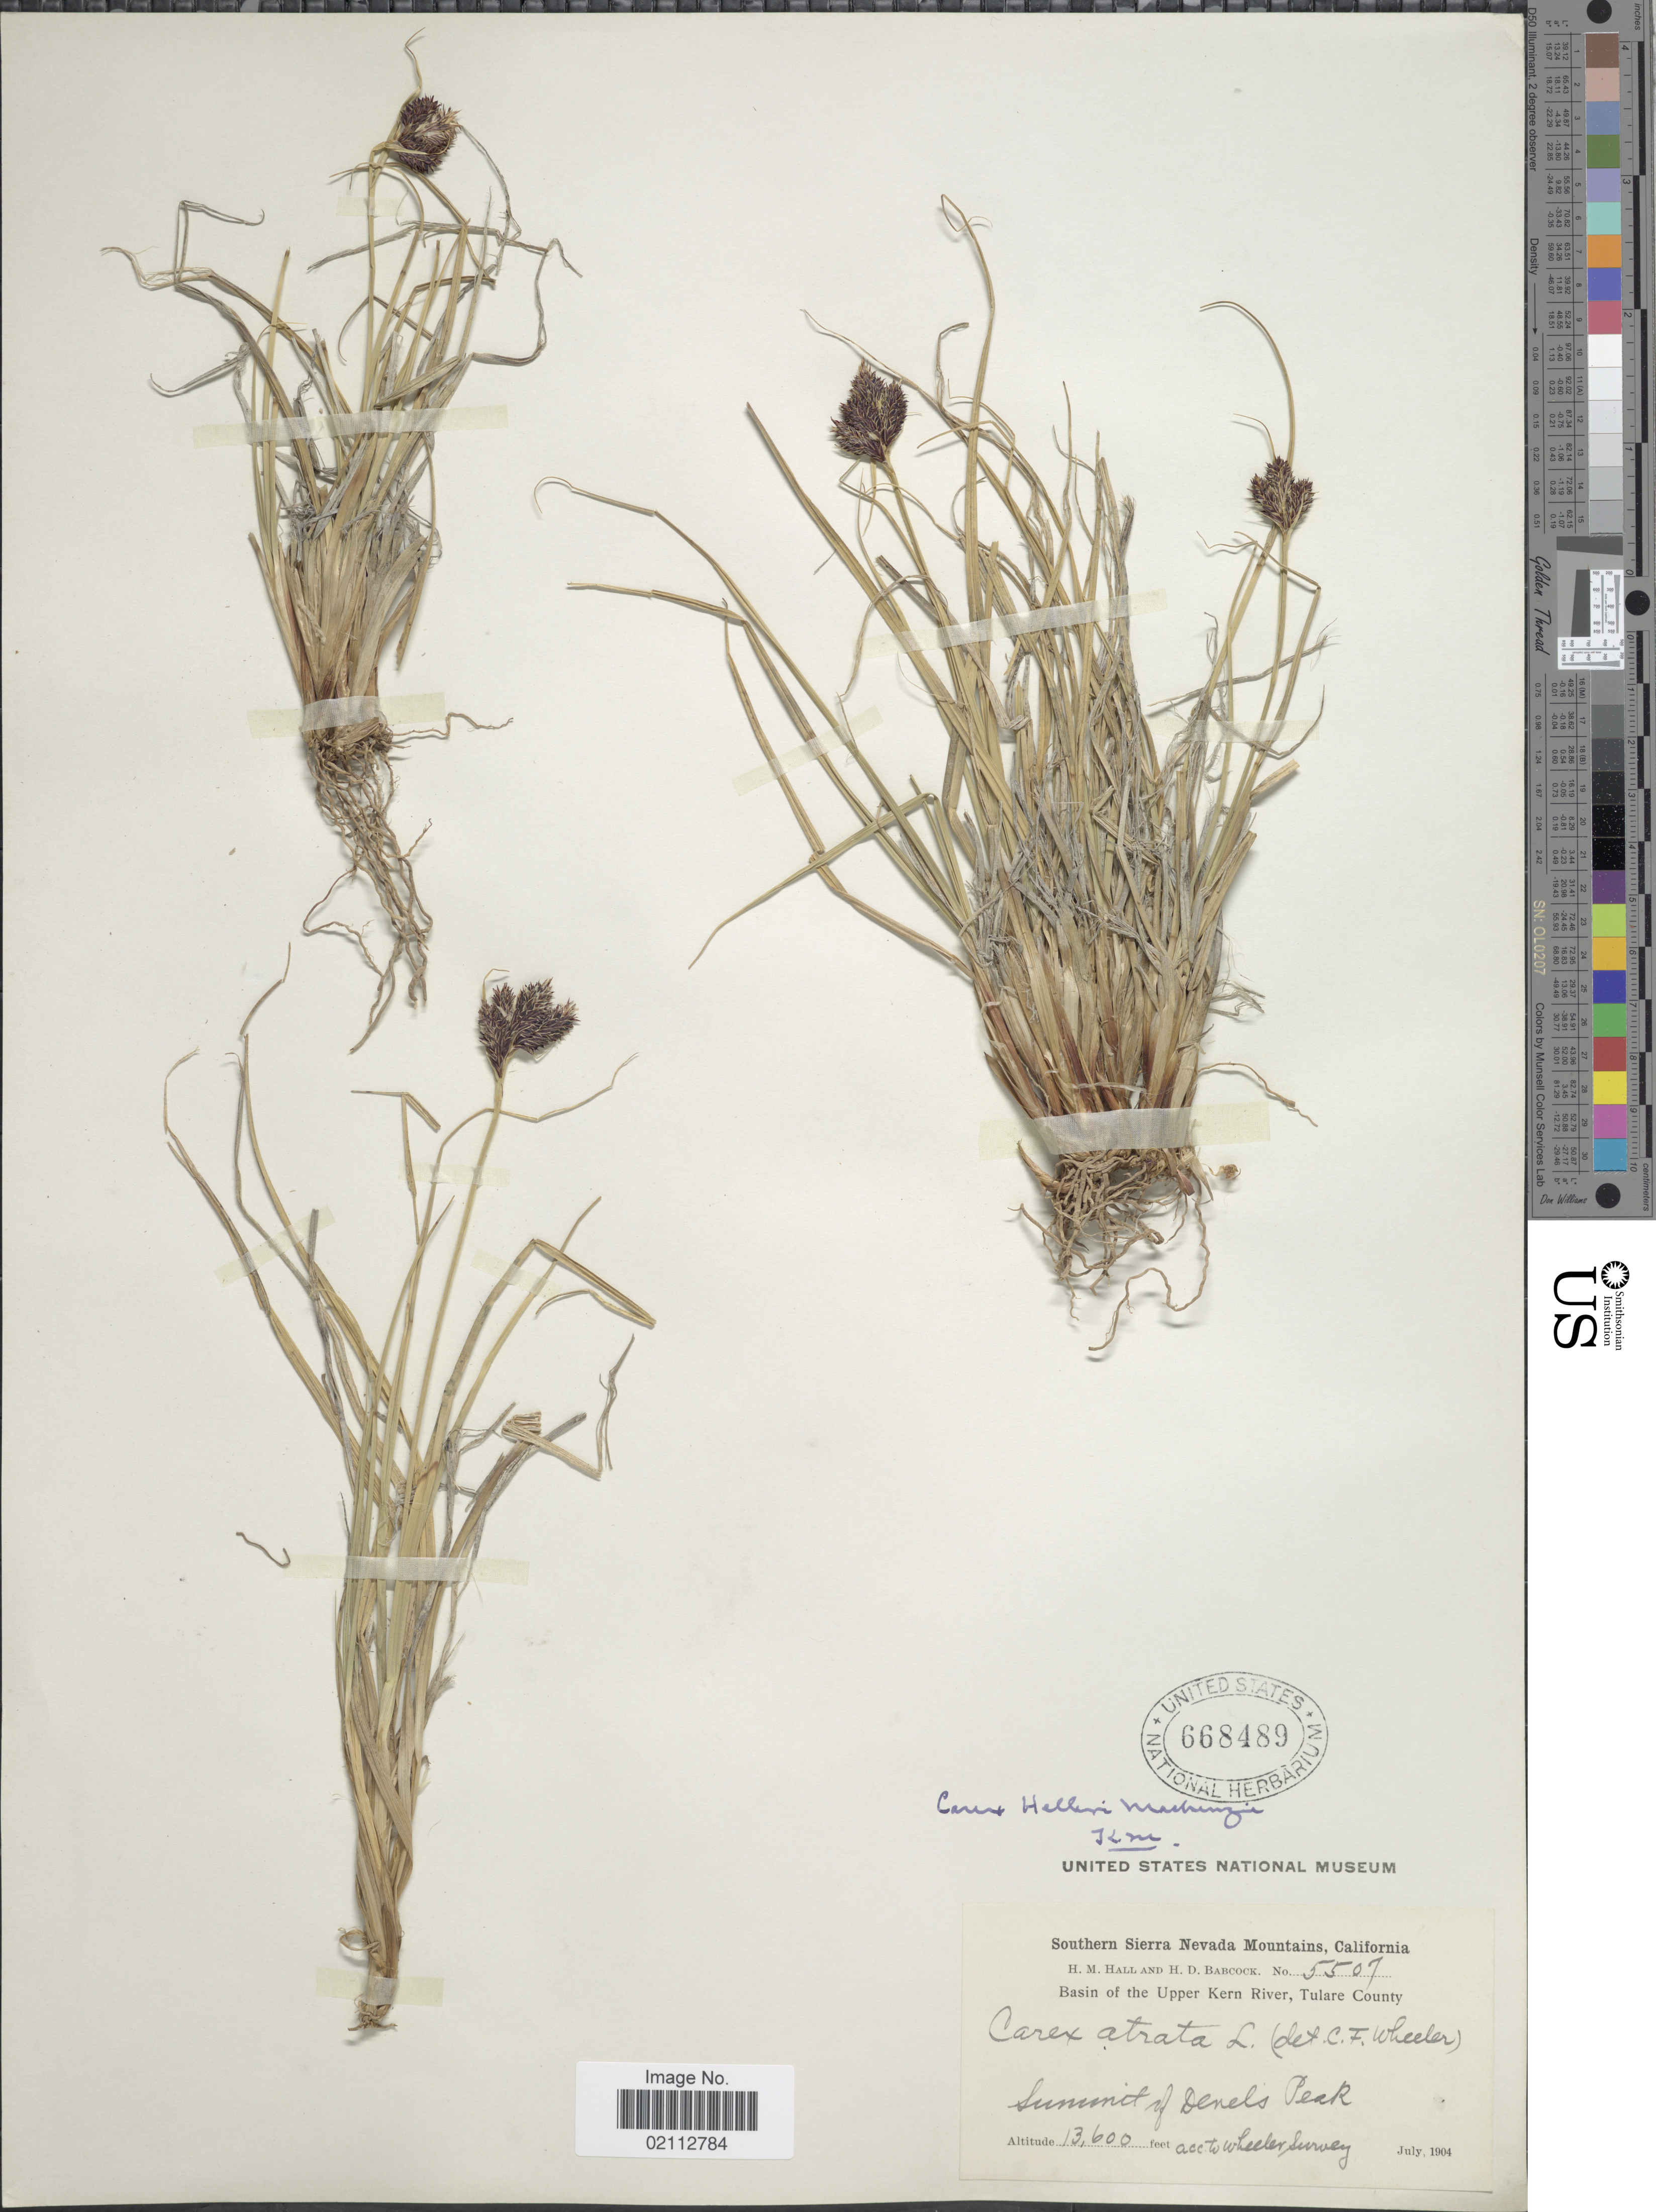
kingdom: Plantae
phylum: Tracheophyta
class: Liliopsida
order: Poales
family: Cyperaceae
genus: Carex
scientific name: Carex helleri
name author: Mack.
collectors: H. M. Hall & H. Babcock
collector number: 5507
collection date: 1904-07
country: United States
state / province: California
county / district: Tulare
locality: Southern Sierra Nevada Mountains. Basin of the Upper Kern River, Tulare County. Summit of Devil's Peak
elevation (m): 4145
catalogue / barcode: US 668489